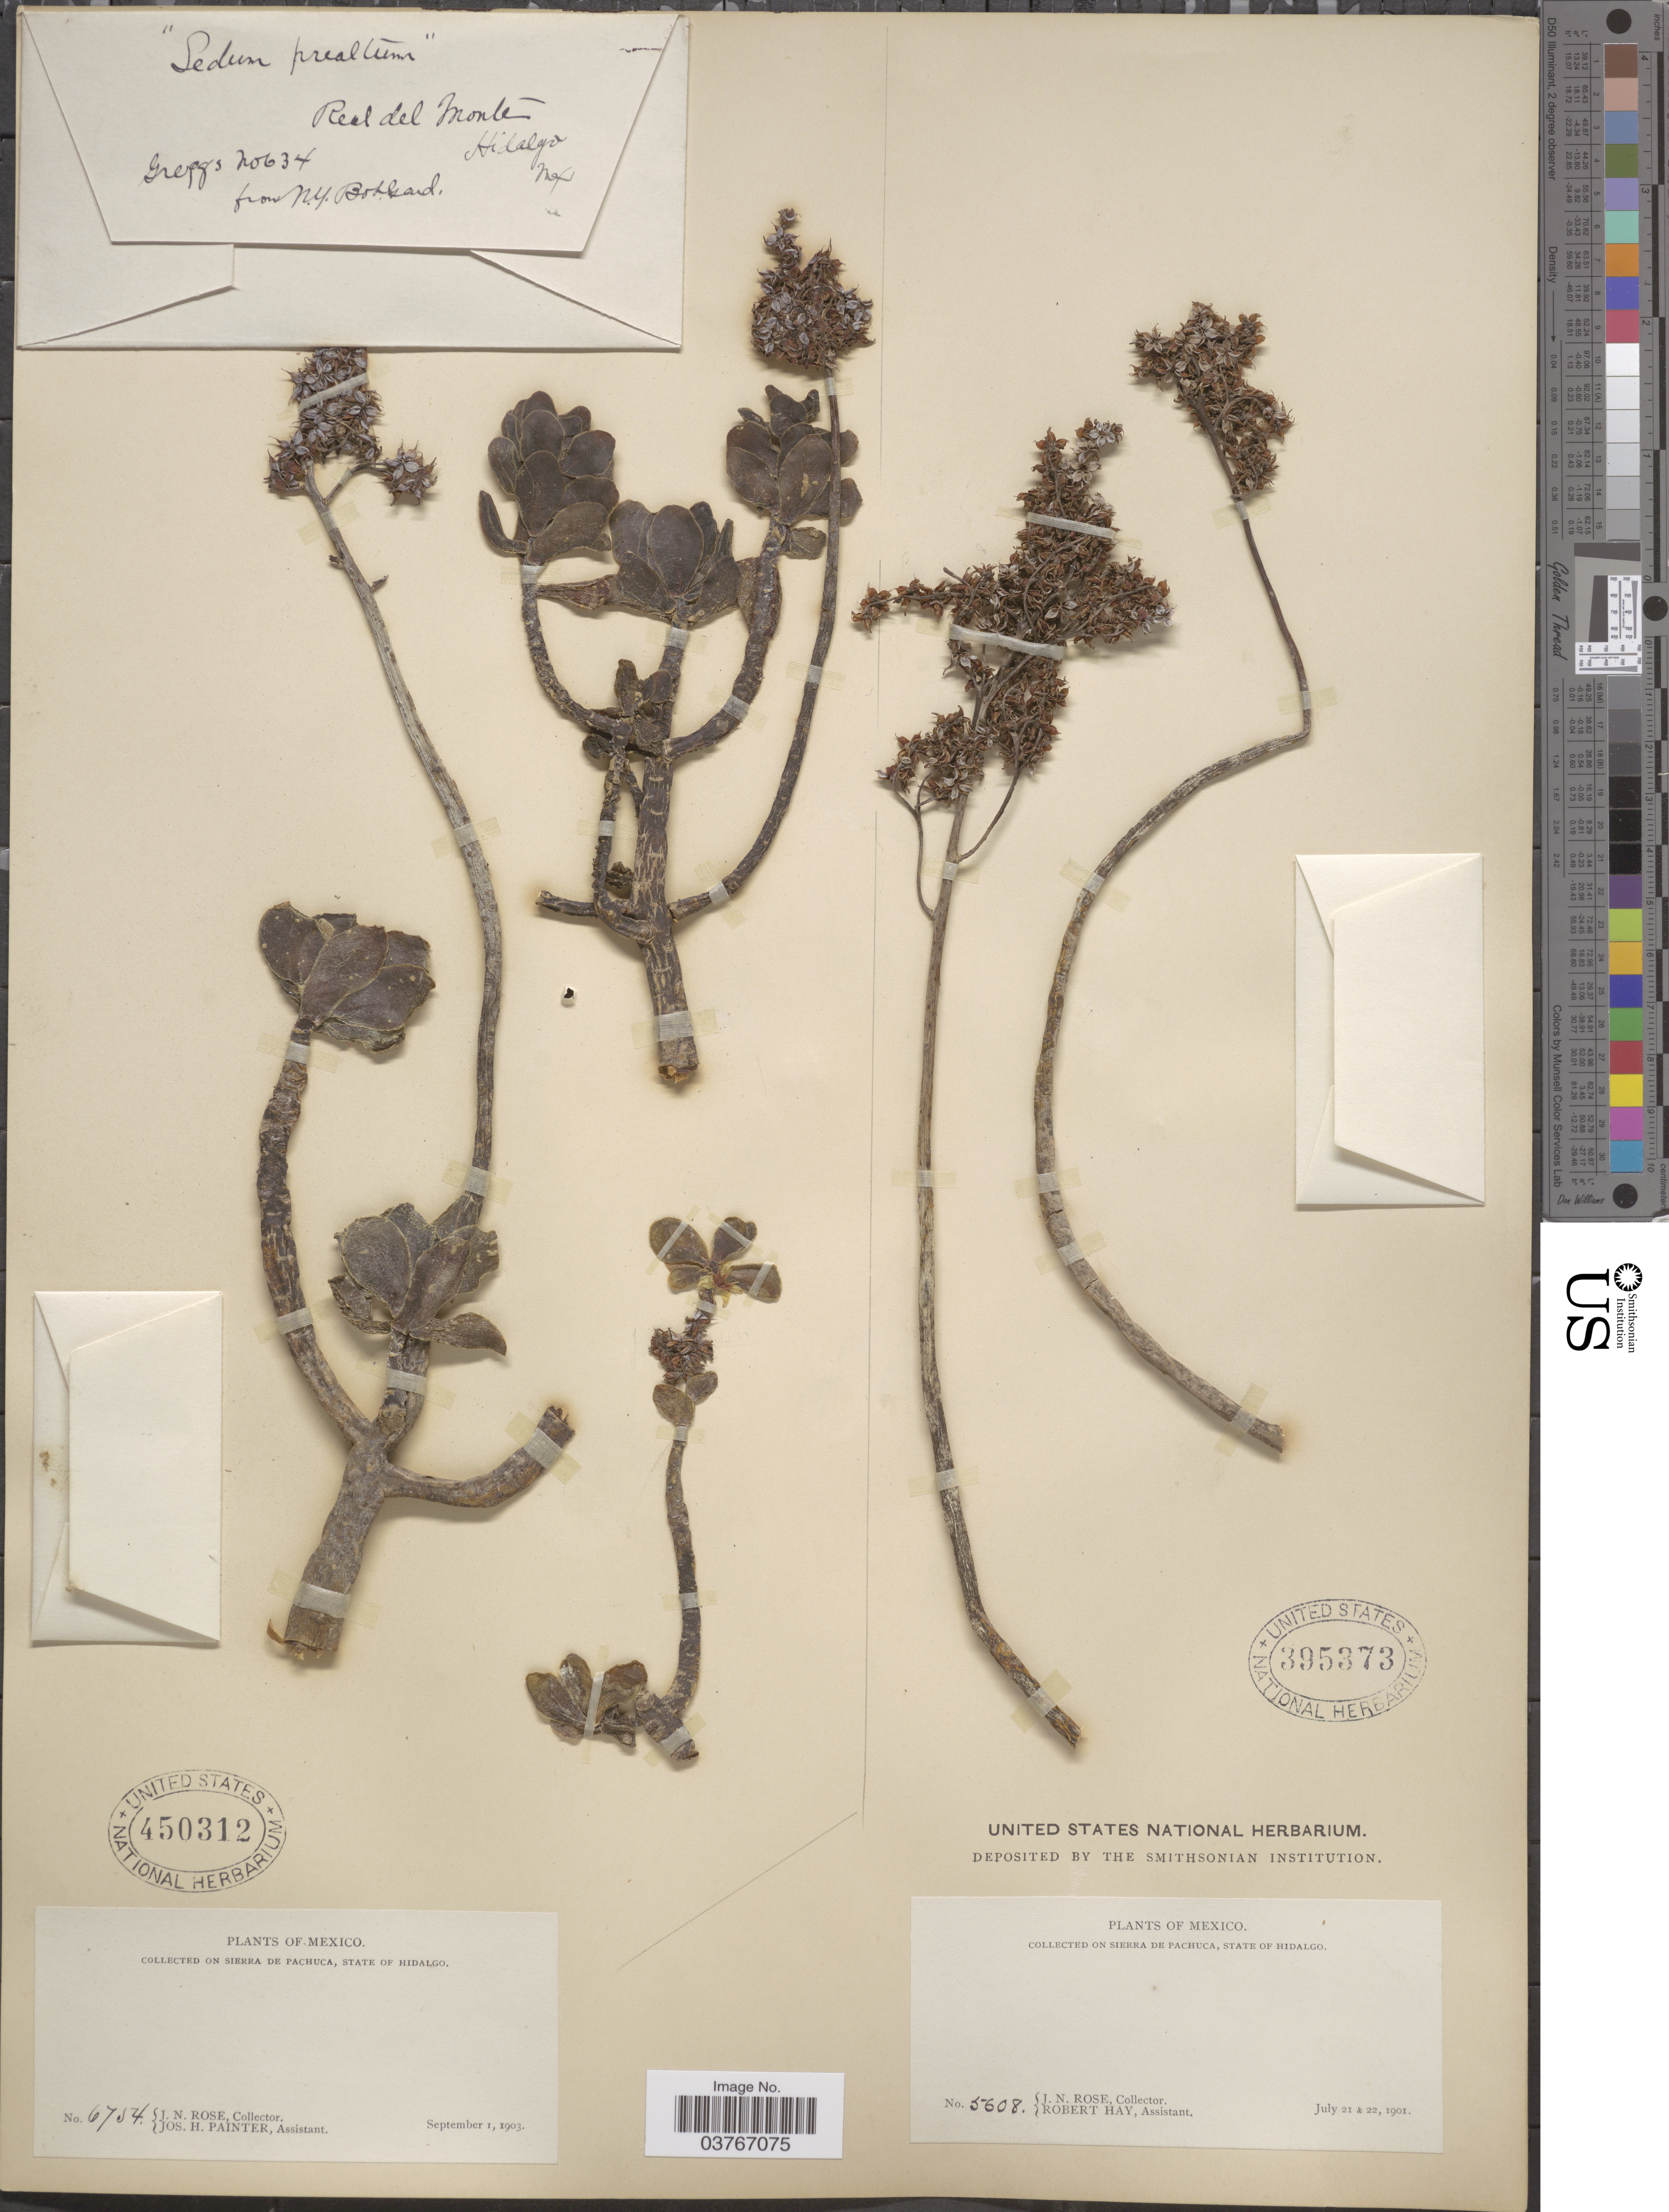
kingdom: Plantae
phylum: Tracheophyta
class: Magnoliopsida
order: Saxifragales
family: Crassulaceae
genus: Sedum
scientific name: Sedum dendroideum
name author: Moc. & Sessé ex DC.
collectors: J. N. Rose & R. Hay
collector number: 5608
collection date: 1901-07-21/1901-07-22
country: Mexico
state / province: Hidalgo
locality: On Sierra de Pachuca.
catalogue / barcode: US 395373-2